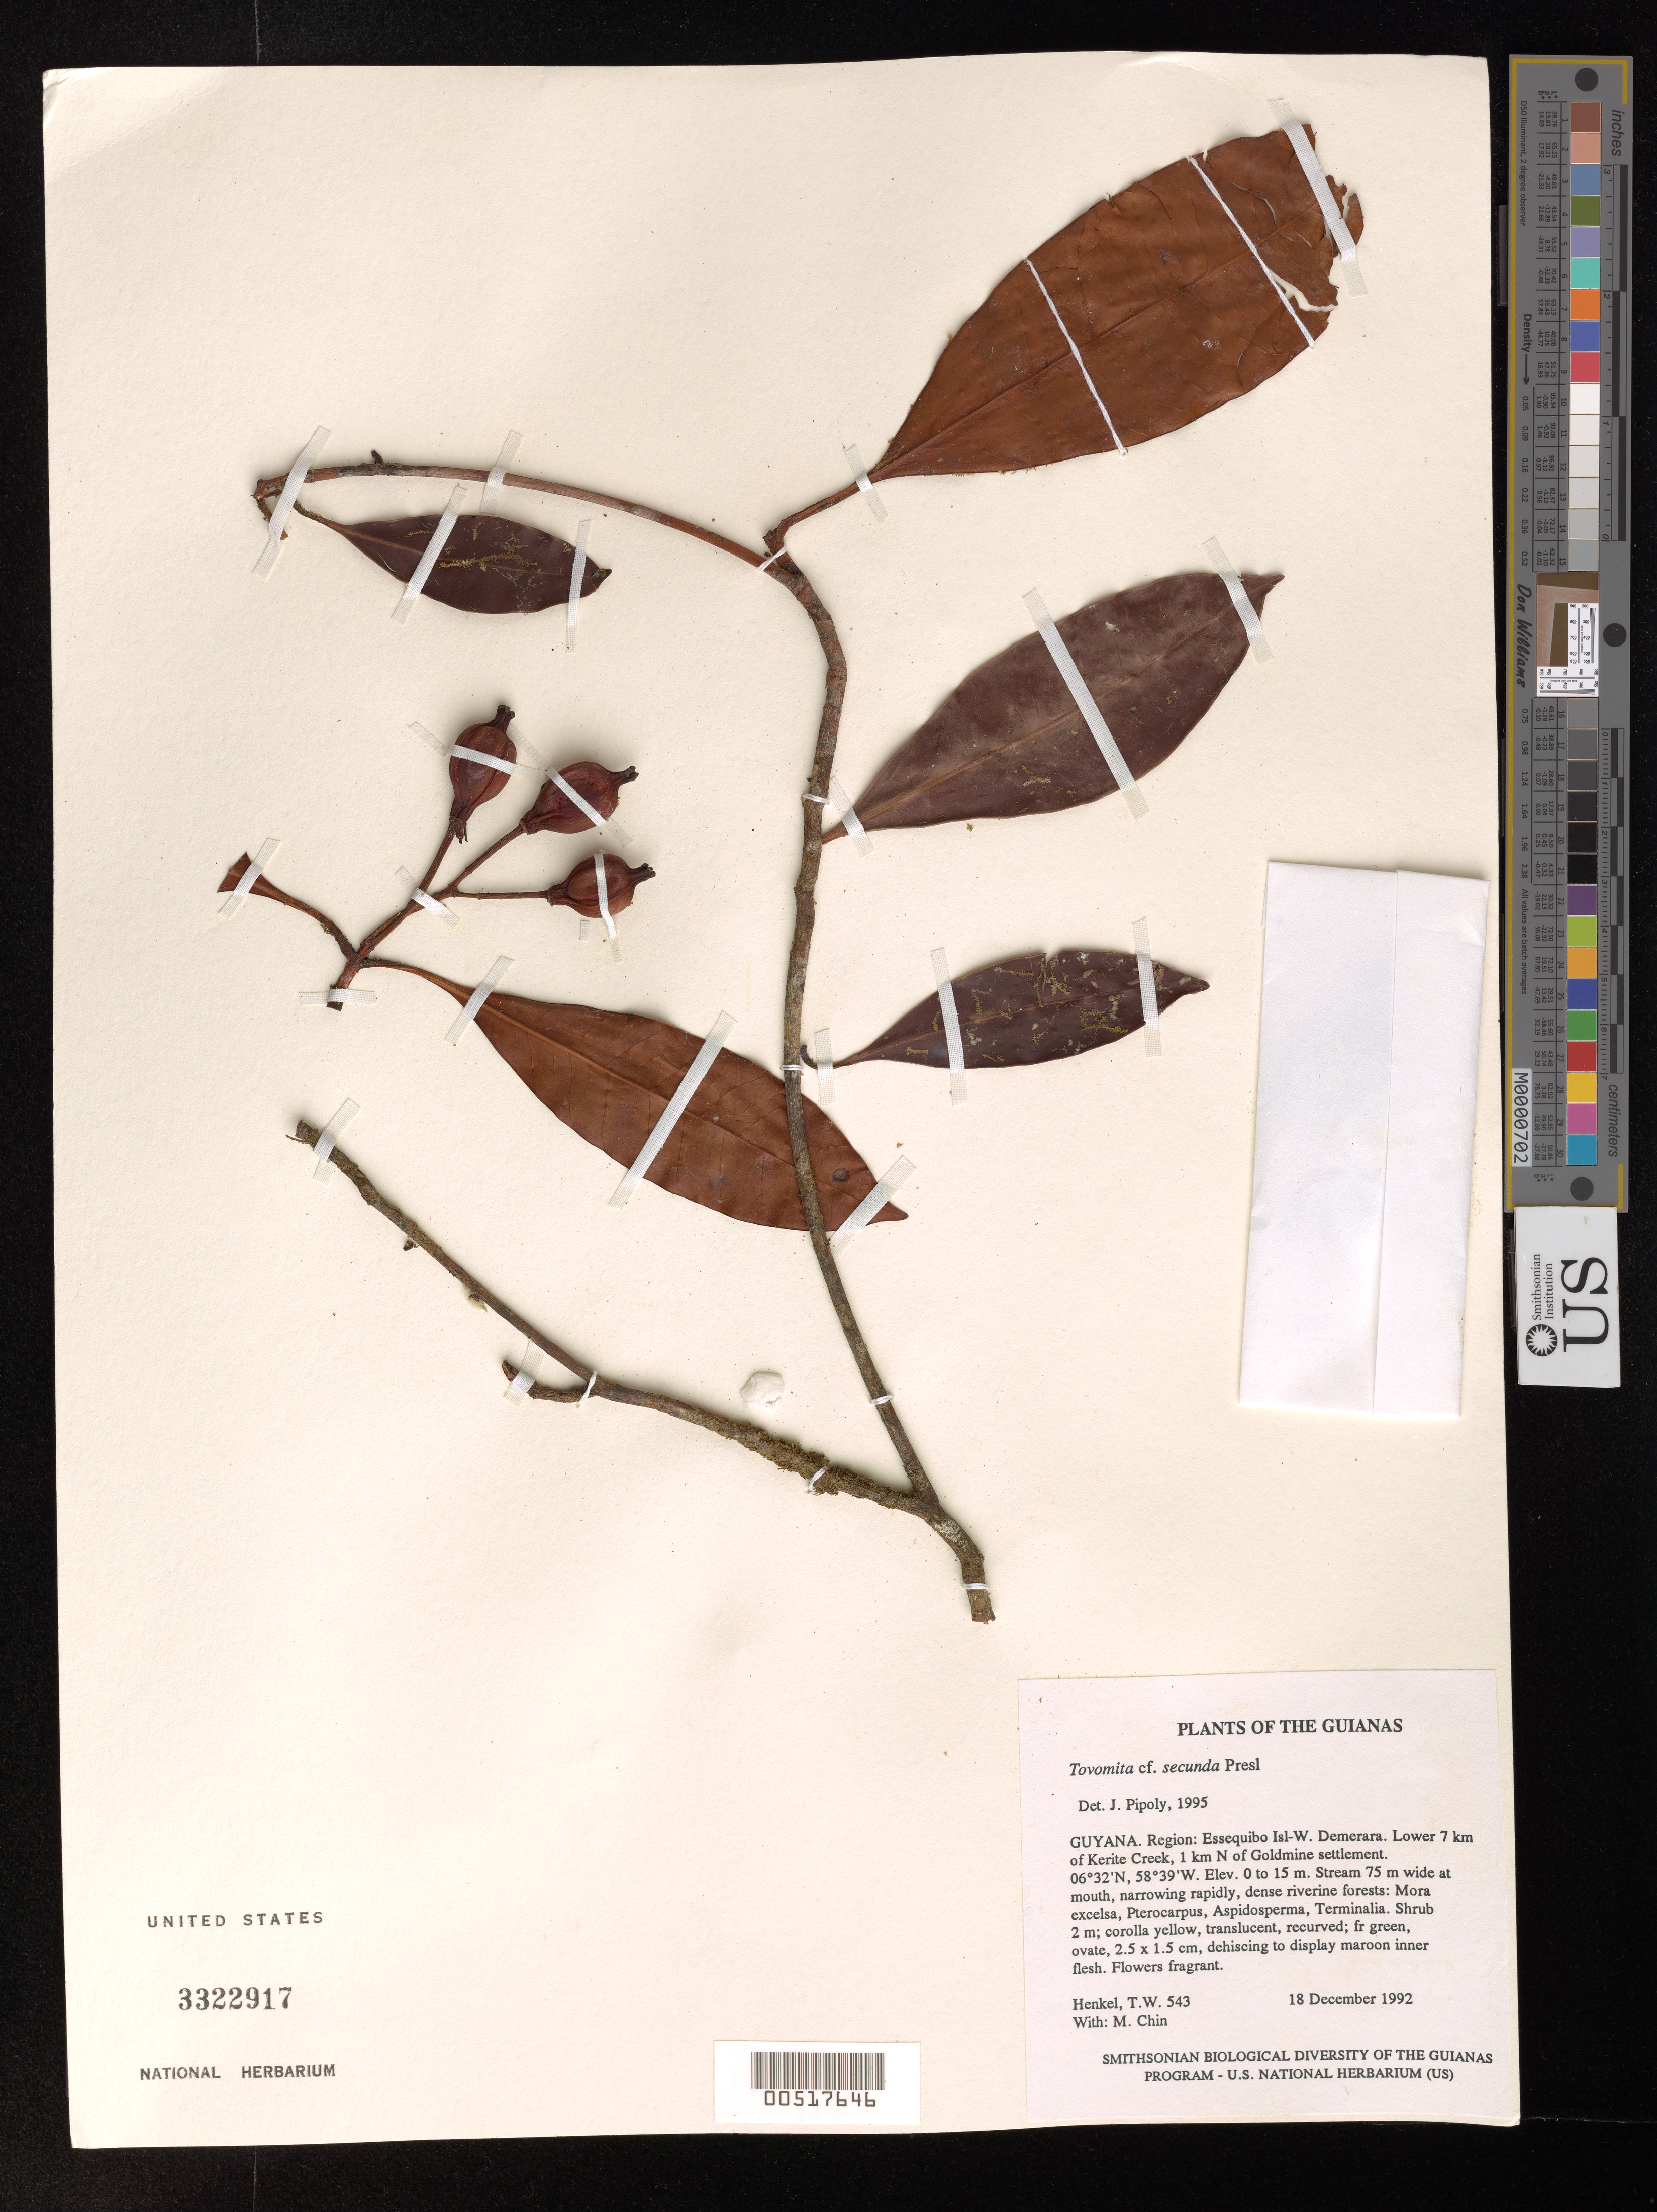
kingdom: Plantae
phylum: Tracheophyta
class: Magnoliopsida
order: Malpighiales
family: Clusiaceae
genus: Tovomita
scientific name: Tovomita secunda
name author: Poepp. ex Planch. & Triana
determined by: Pipoly, J. J., III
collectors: T. Henkel & M. Chin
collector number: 543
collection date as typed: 18 December 1992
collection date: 1992-12-18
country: Guyana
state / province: Essequibo Isl-W. Demerara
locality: Lower 7 km of Kerite Creek, 1 km N of Goldmine settlement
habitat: Stream 75 m wide at mouth, narrowing rapidly, dense riverine forests: Mora excelsa, Pterocarpus, Aspidosperma, Terminalia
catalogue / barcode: US 3322917